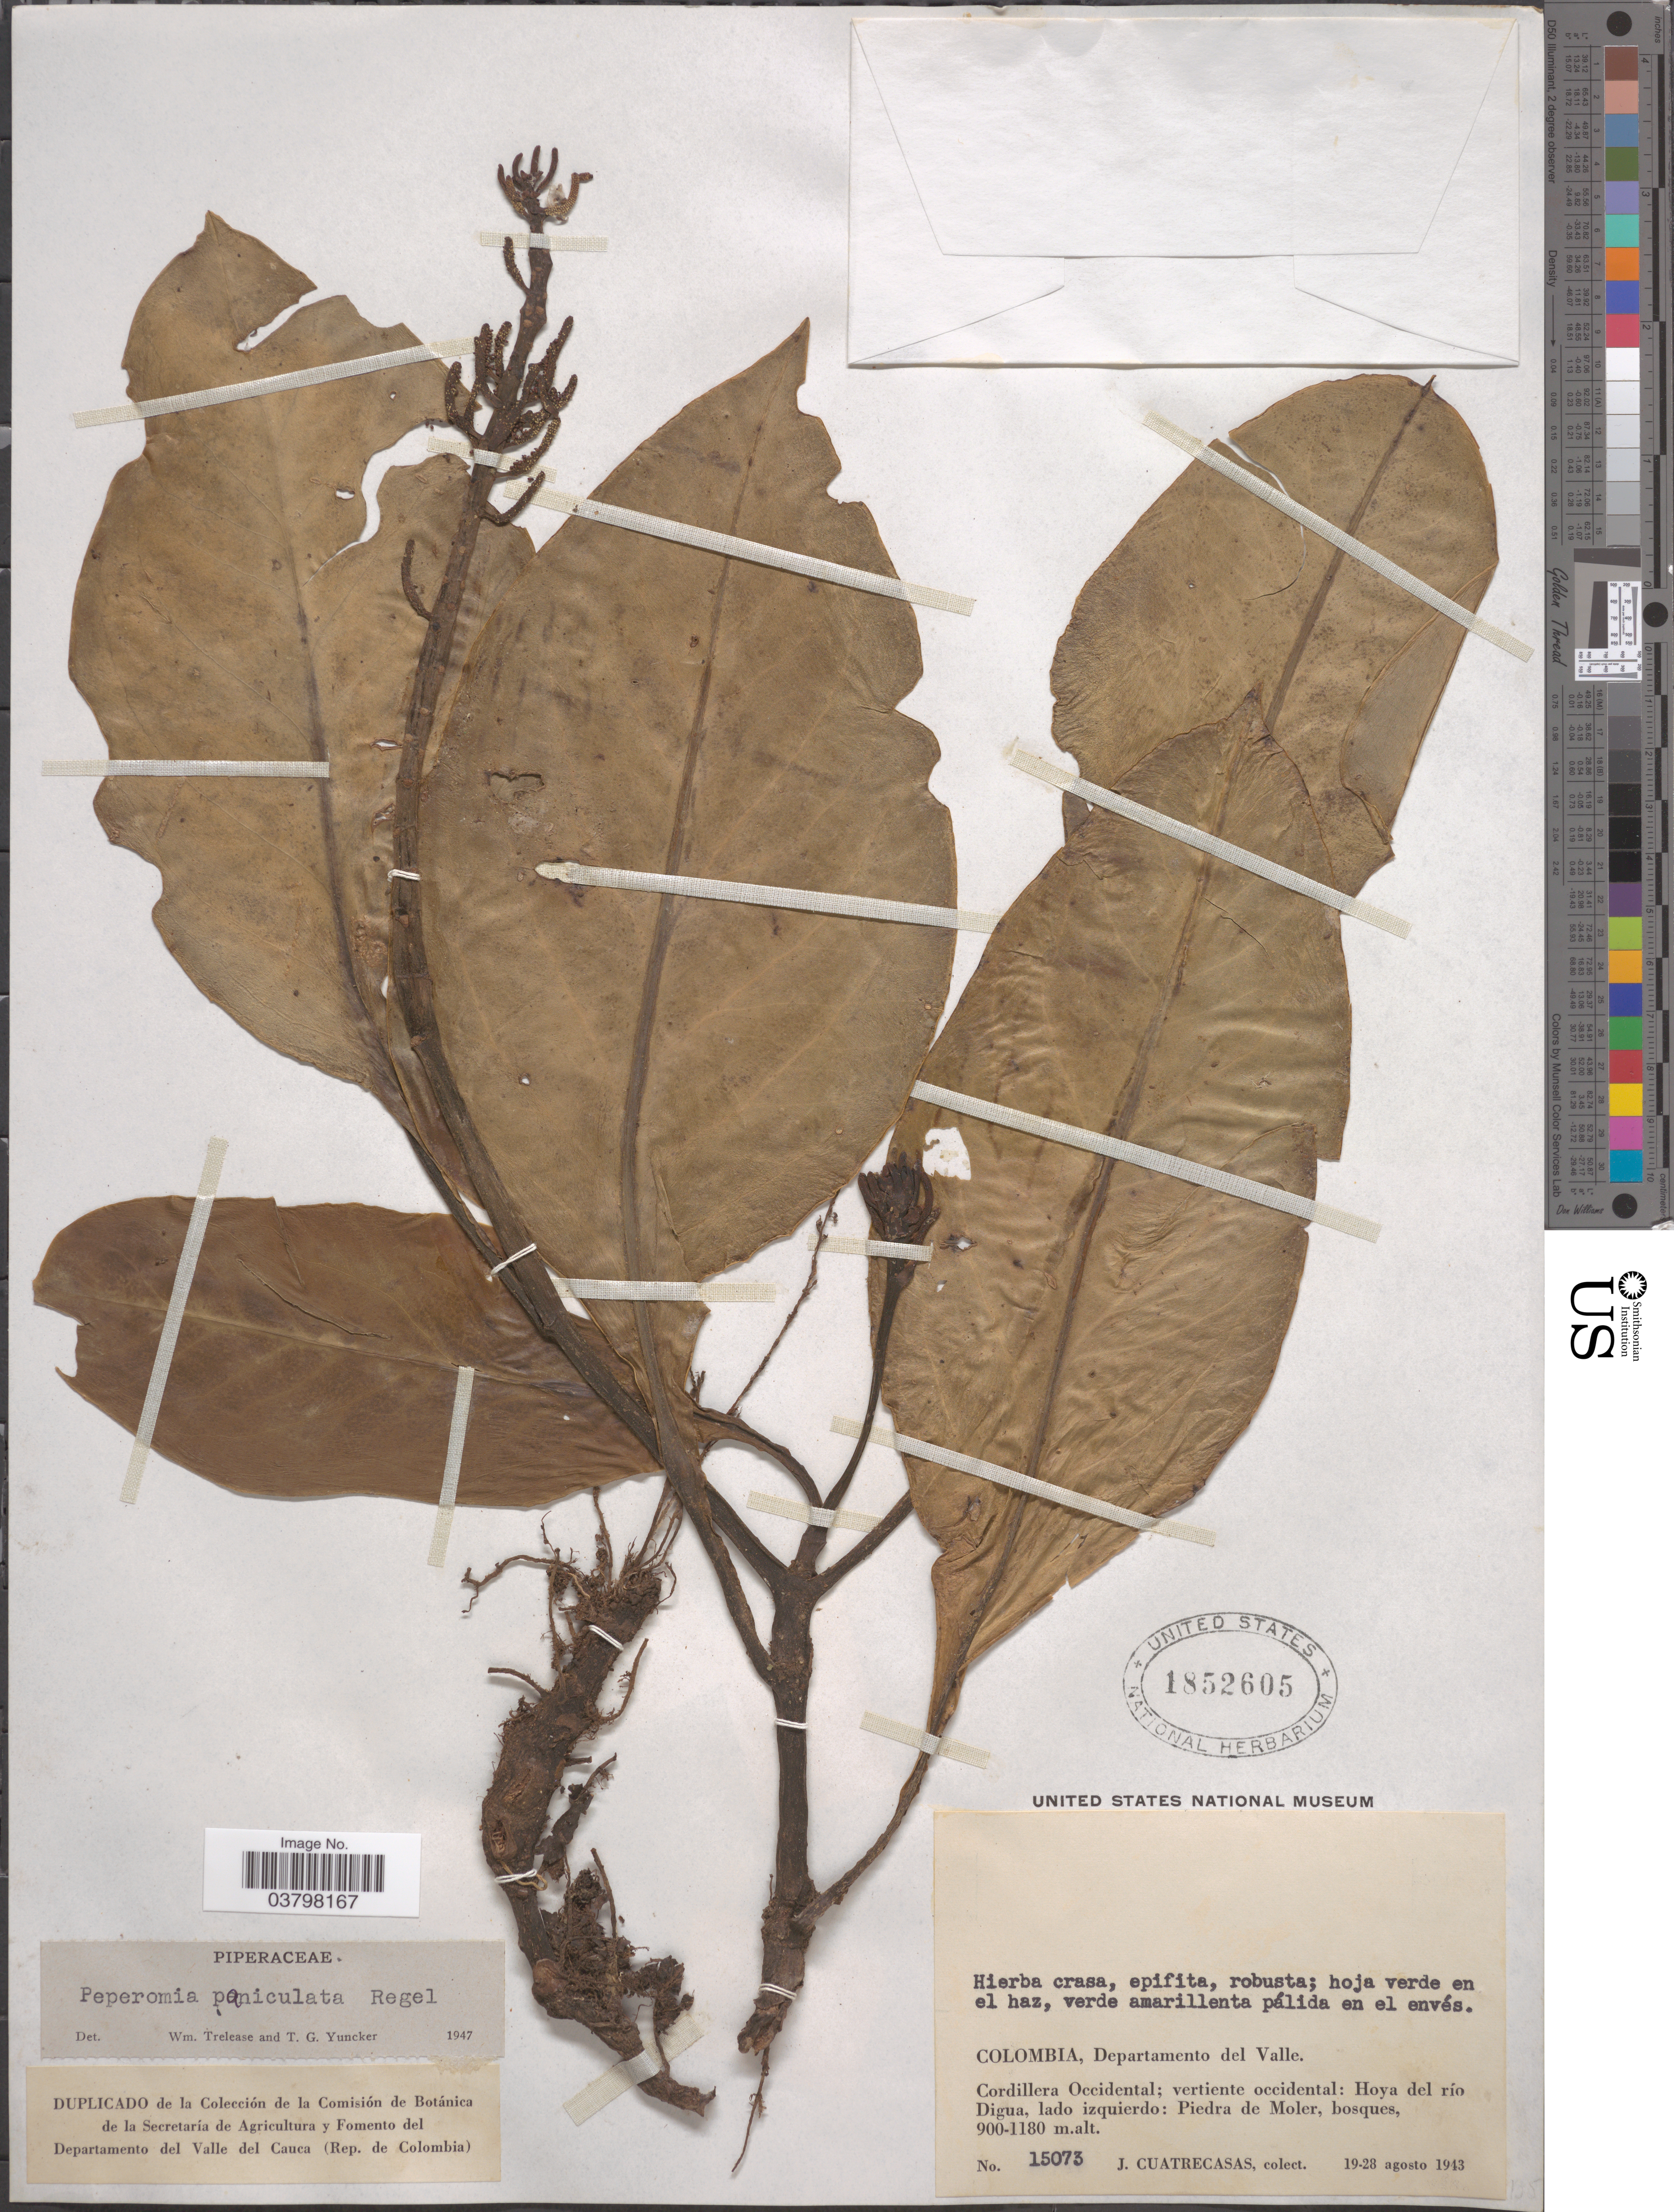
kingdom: Plantae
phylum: Tracheophyta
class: Magnoliopsida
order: Piperales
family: Piperaceae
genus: Peperomia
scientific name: Peperomia pernambucensis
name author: Miq.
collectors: J. Cuatrecasas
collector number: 15073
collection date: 1943-08-19/1943-08-28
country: Colombia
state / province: Valle del Cauca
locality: Departamento del Valle. Cordillera Occidental; vertiente occidental: Hoya del río Digua, lado izquierdo: Piedra de Moler.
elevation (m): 900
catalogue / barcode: US 1852605